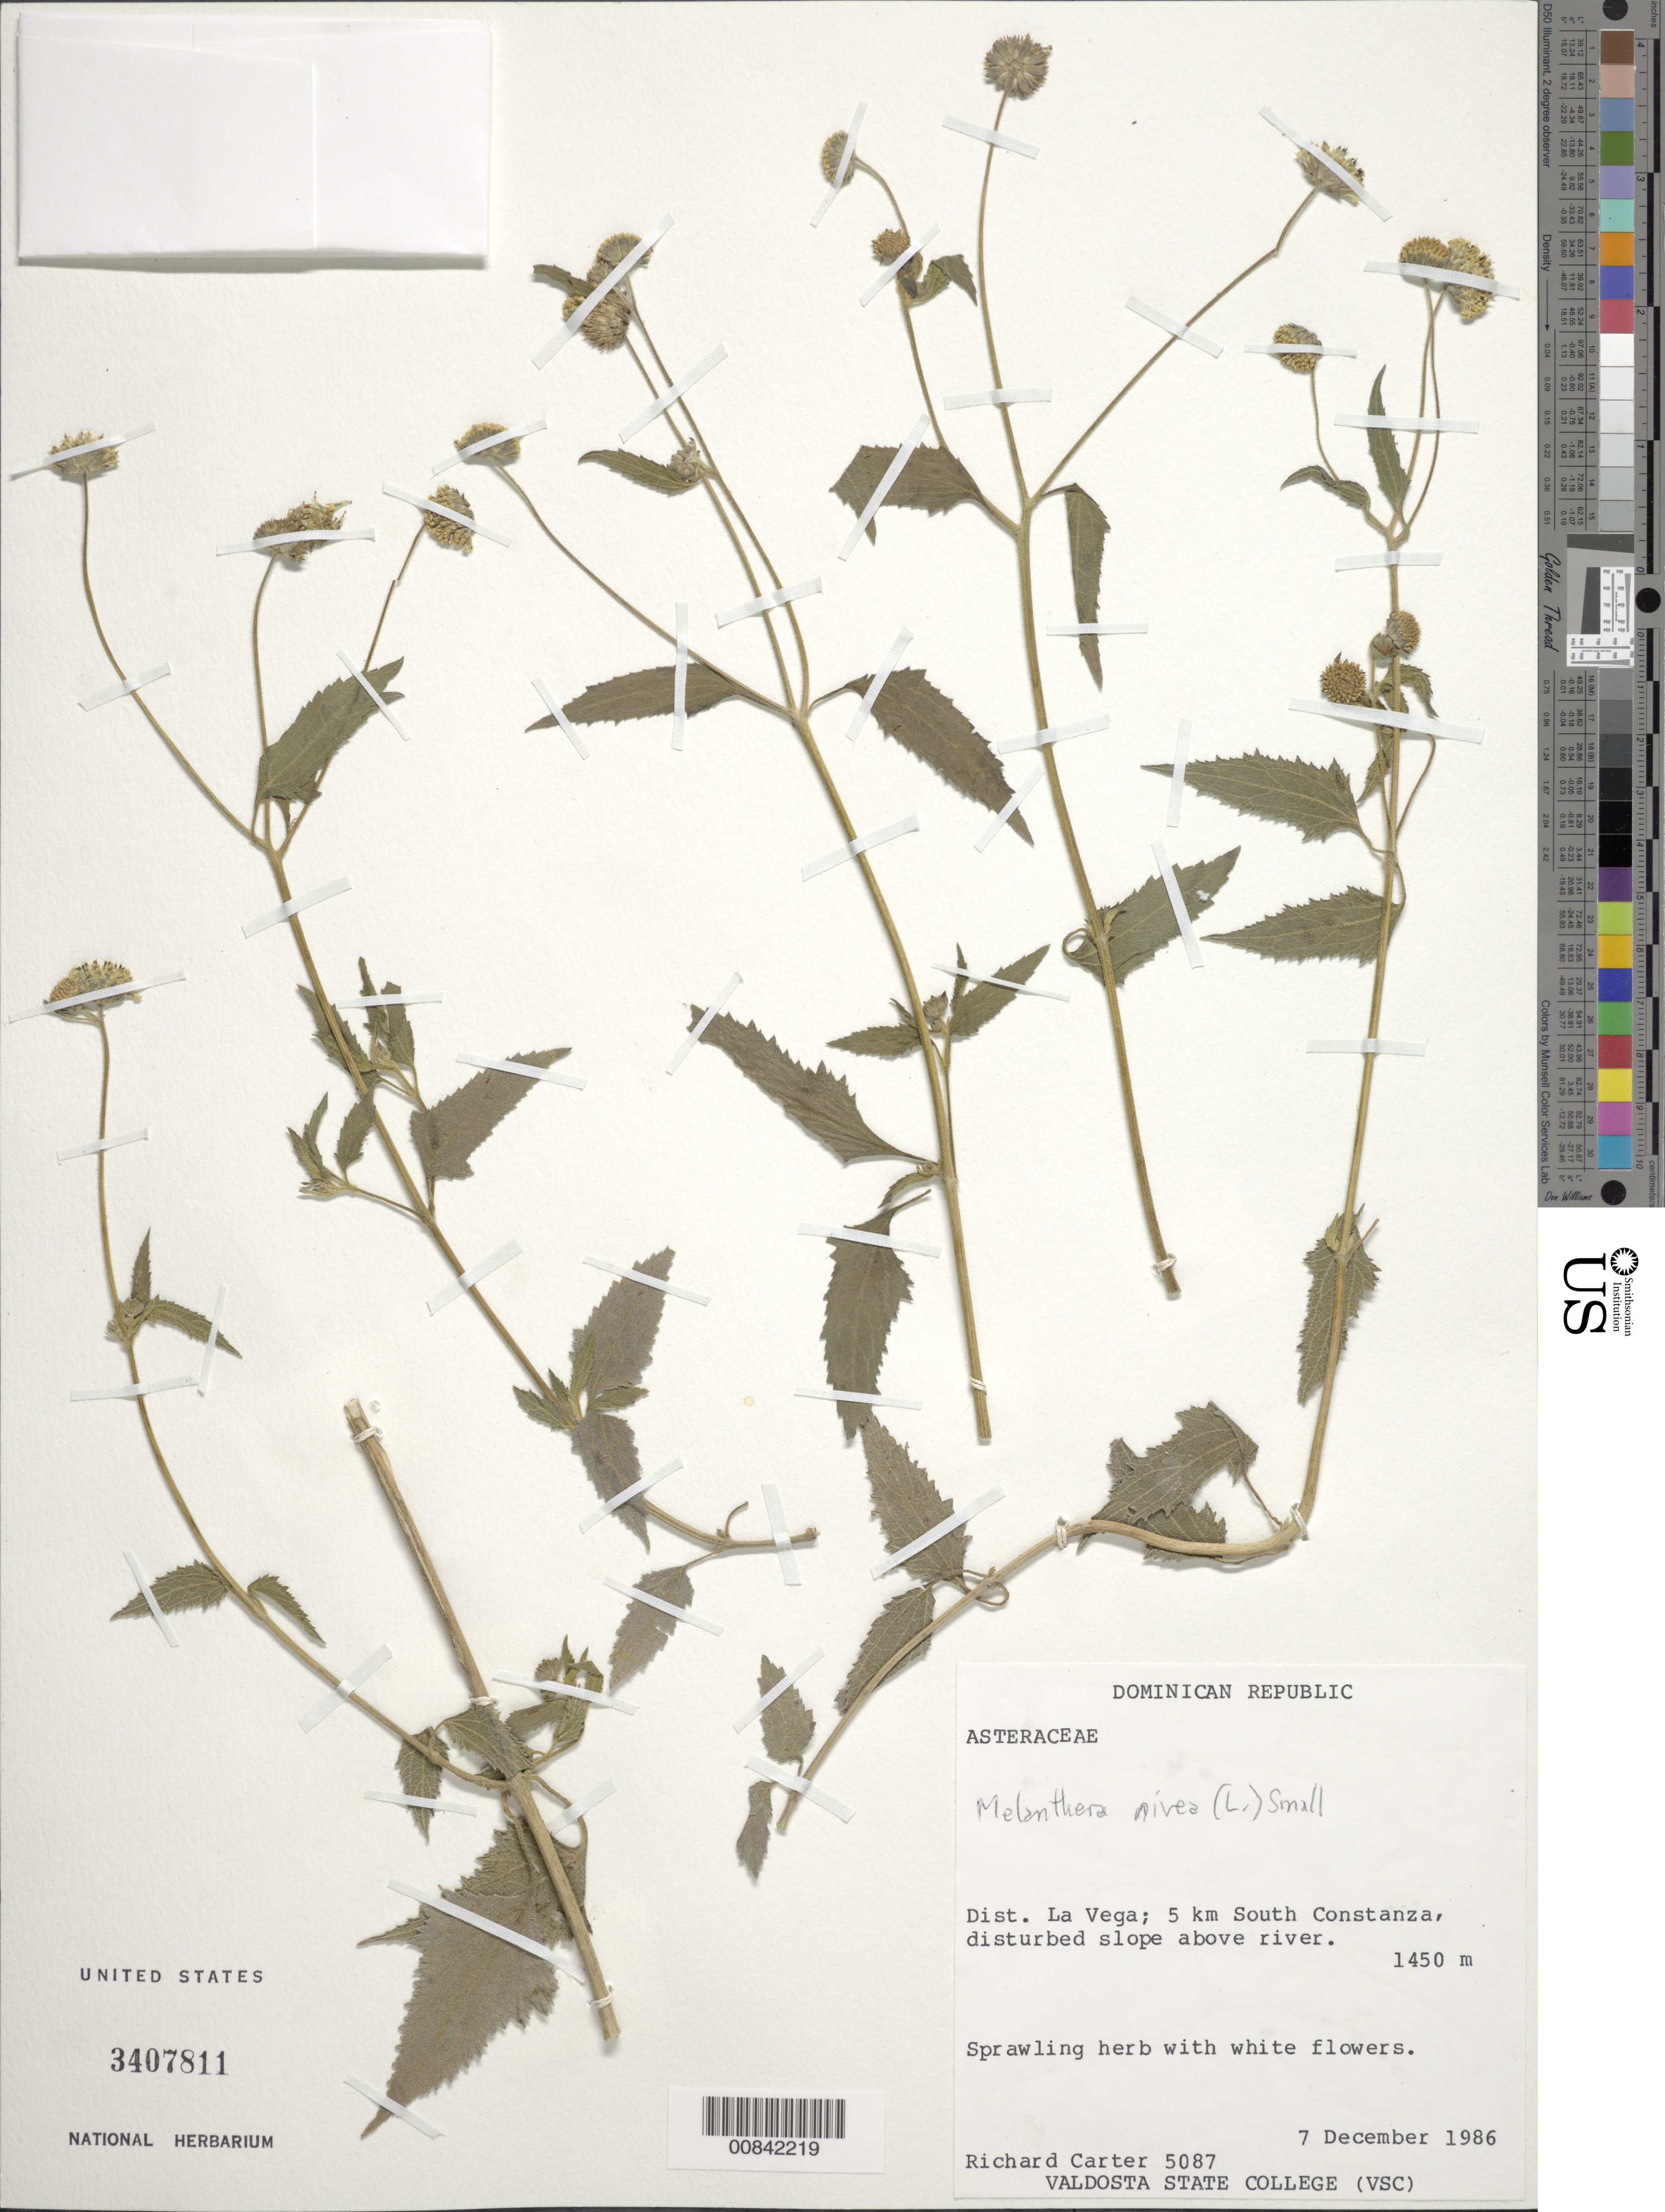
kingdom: Plantae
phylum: Tracheophyta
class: Magnoliopsida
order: Asterales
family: Asteraceae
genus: Melanthera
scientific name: Melanthera nivea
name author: (L.) Small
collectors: R. Carter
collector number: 5087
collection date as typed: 07 Dec 1986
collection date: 1986-12-07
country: Dominican Republic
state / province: La Vega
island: Hispaniola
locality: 5 km South Constanza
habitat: Disturbed slope above river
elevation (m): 1450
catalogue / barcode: US 3407811